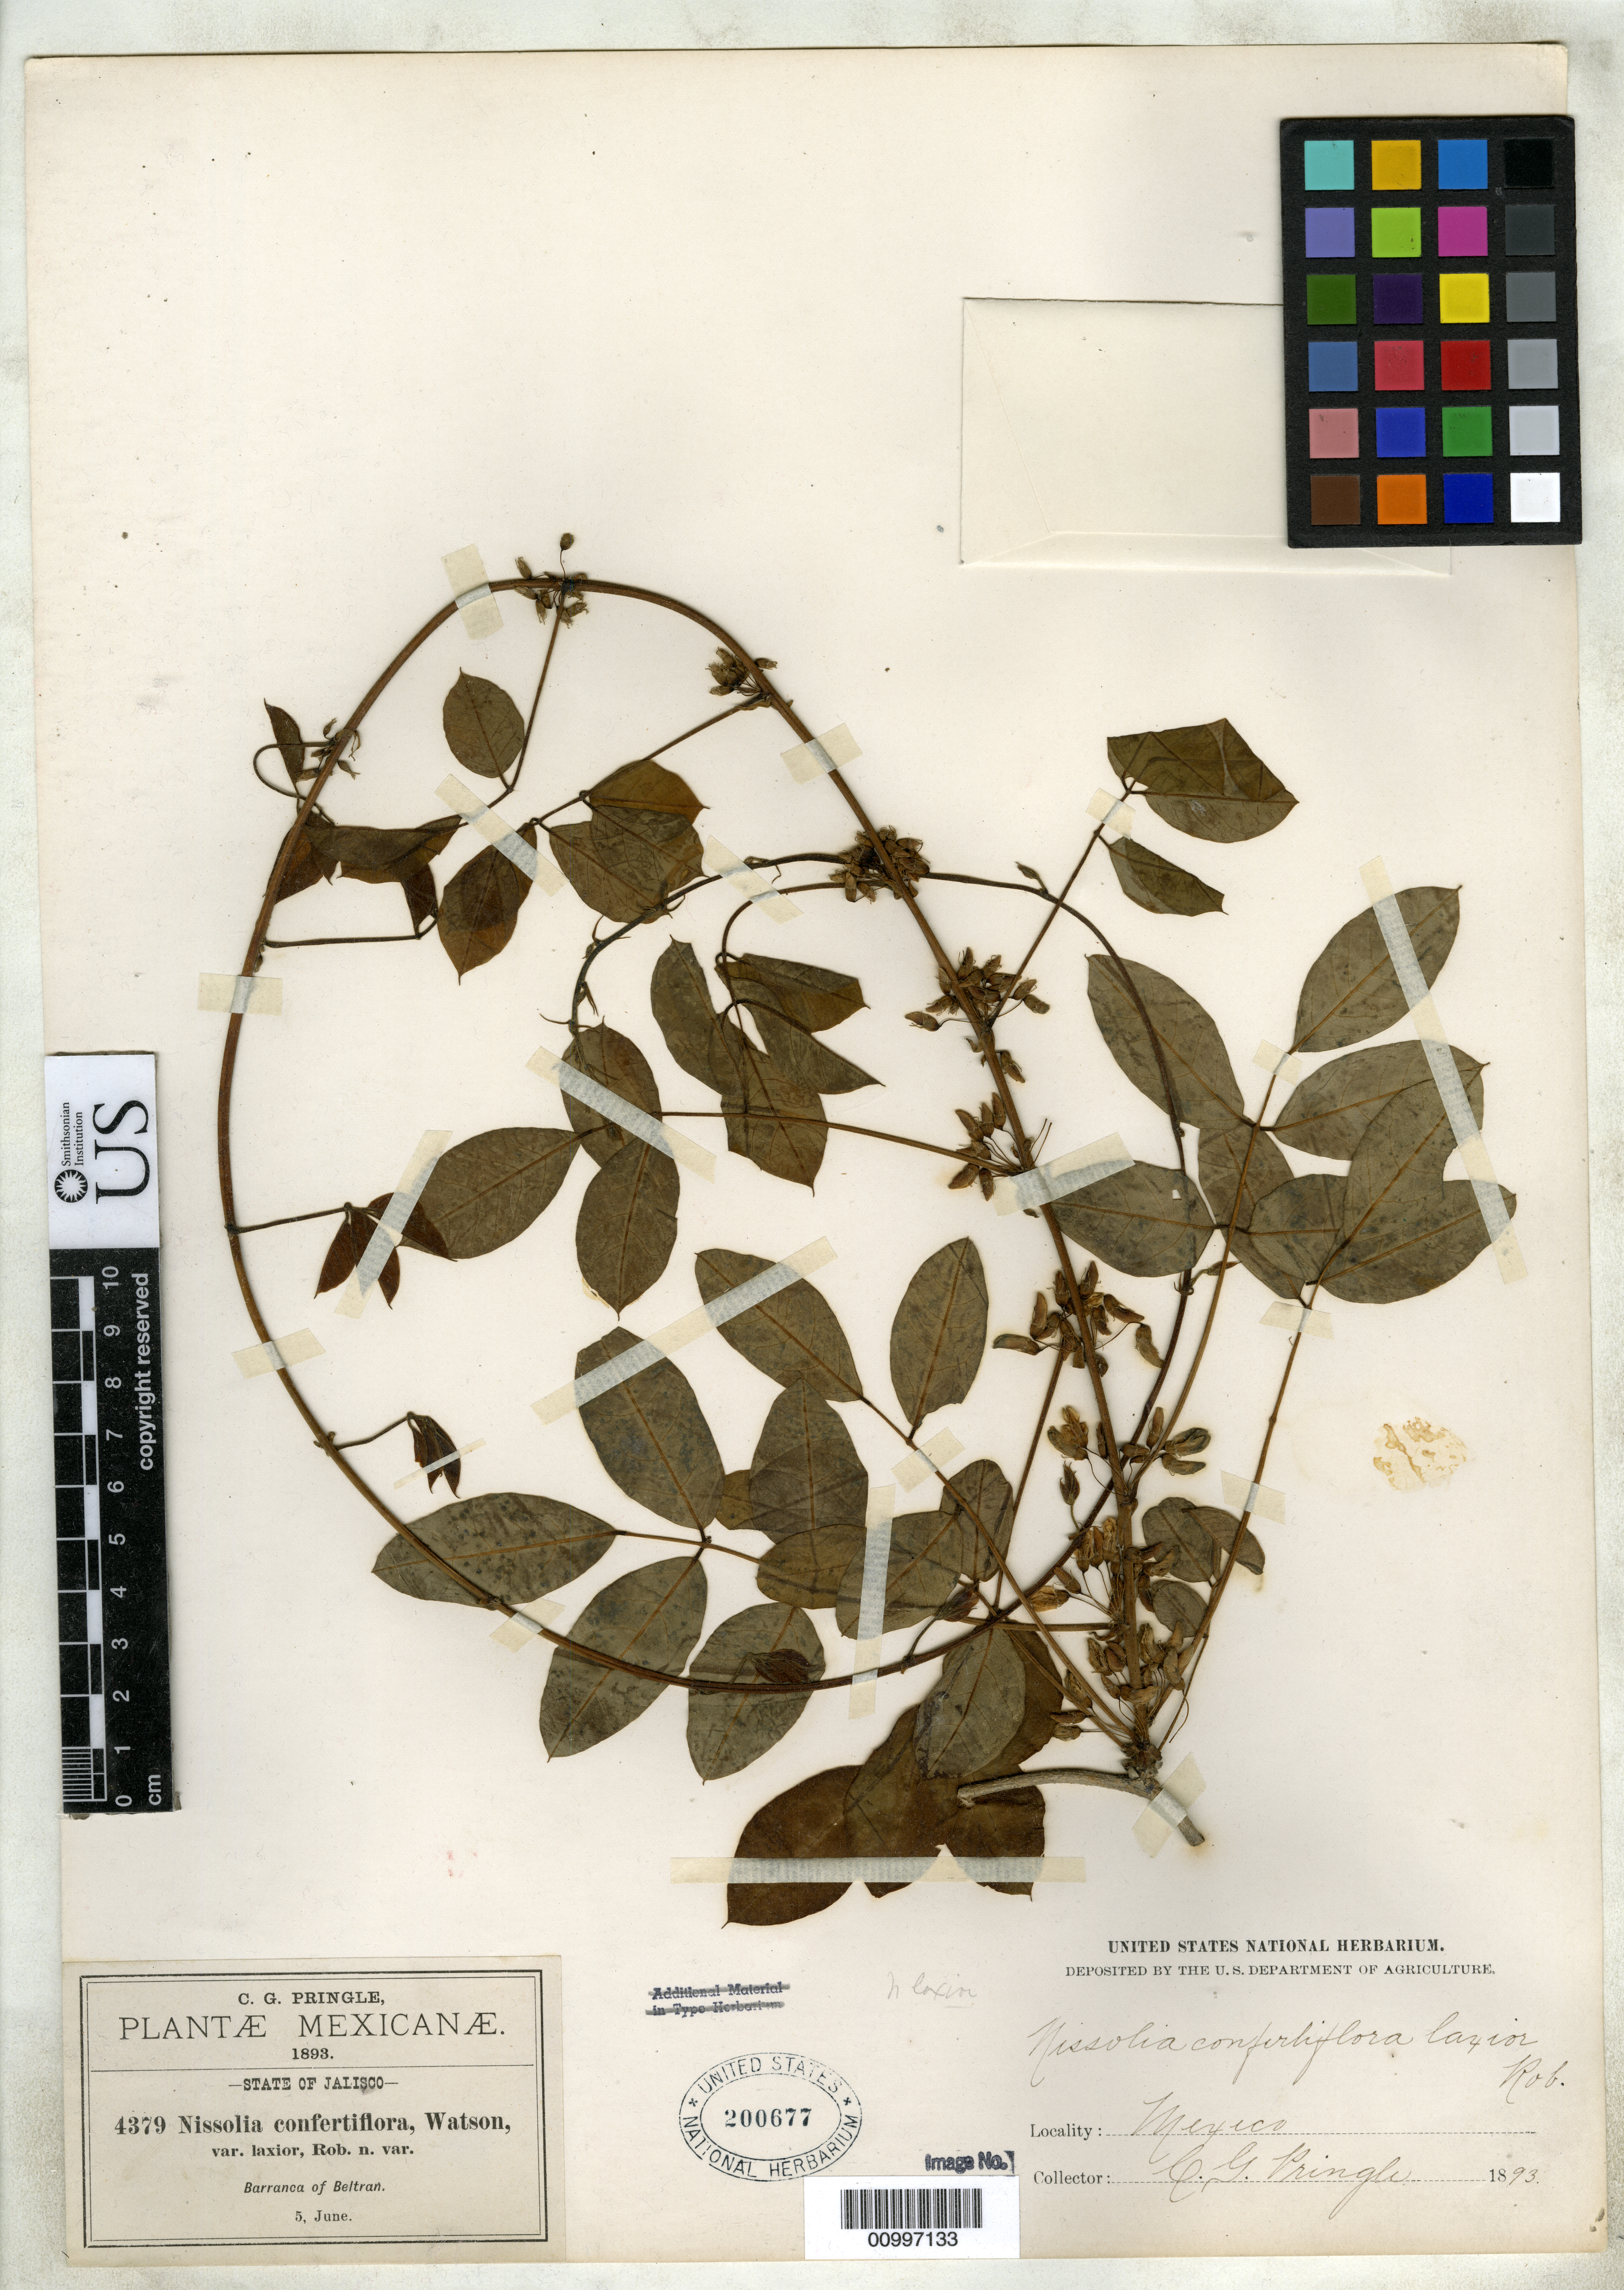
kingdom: Plantae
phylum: Tracheophyta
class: Magnoliopsida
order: Fabales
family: Fabaceae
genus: Nissolia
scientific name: Nissolia confertiflora var. laxior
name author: B.L. Rob.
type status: Isotype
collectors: C. G. Pringle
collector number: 4379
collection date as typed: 05 Jun 1893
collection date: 1893-06-05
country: Mexico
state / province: Jalisco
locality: Barranca of Beltran.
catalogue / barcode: US 200677